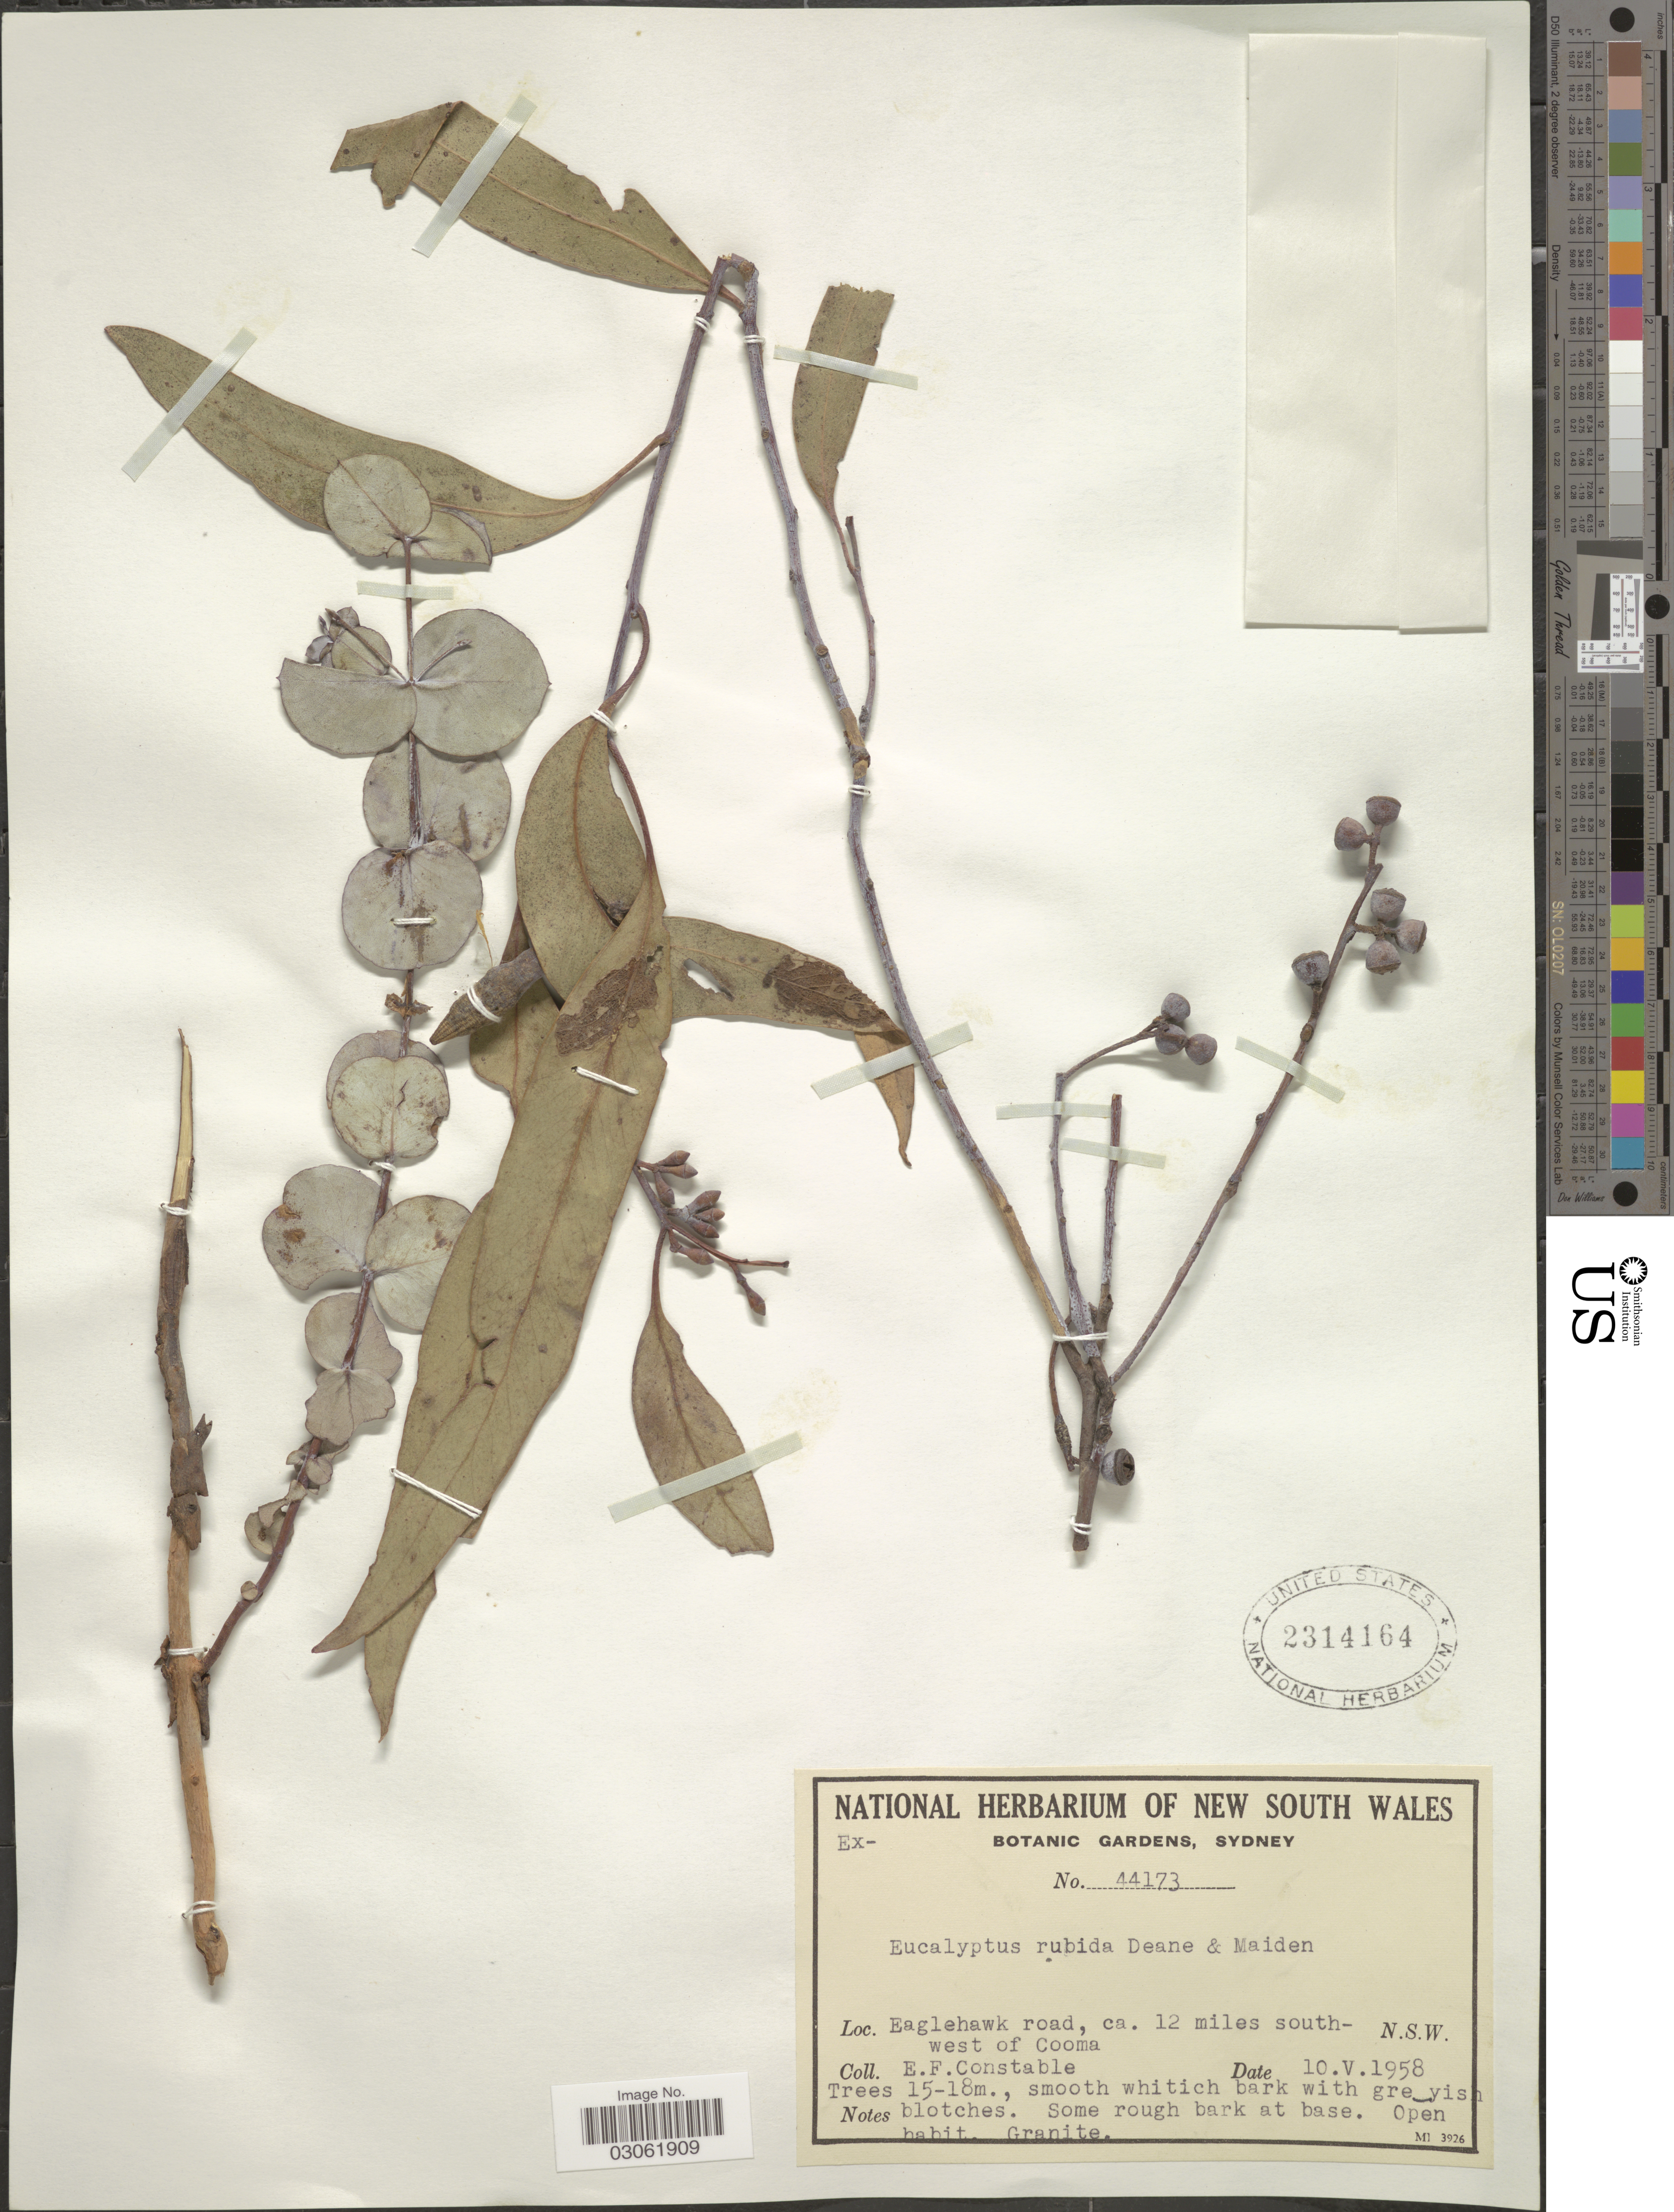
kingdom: Plantae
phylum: Tracheophyta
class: Magnoliopsida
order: Myrtales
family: Myrtaceae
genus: Eucalyptus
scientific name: Eucalyptus rubida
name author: H. Deane & Maiden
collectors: E. F. Constable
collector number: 44173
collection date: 1958-05-10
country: Australia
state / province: New South Wales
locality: Eaglehawk road, ca. 12 miles south-west of Cooma.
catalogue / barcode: US 2314164